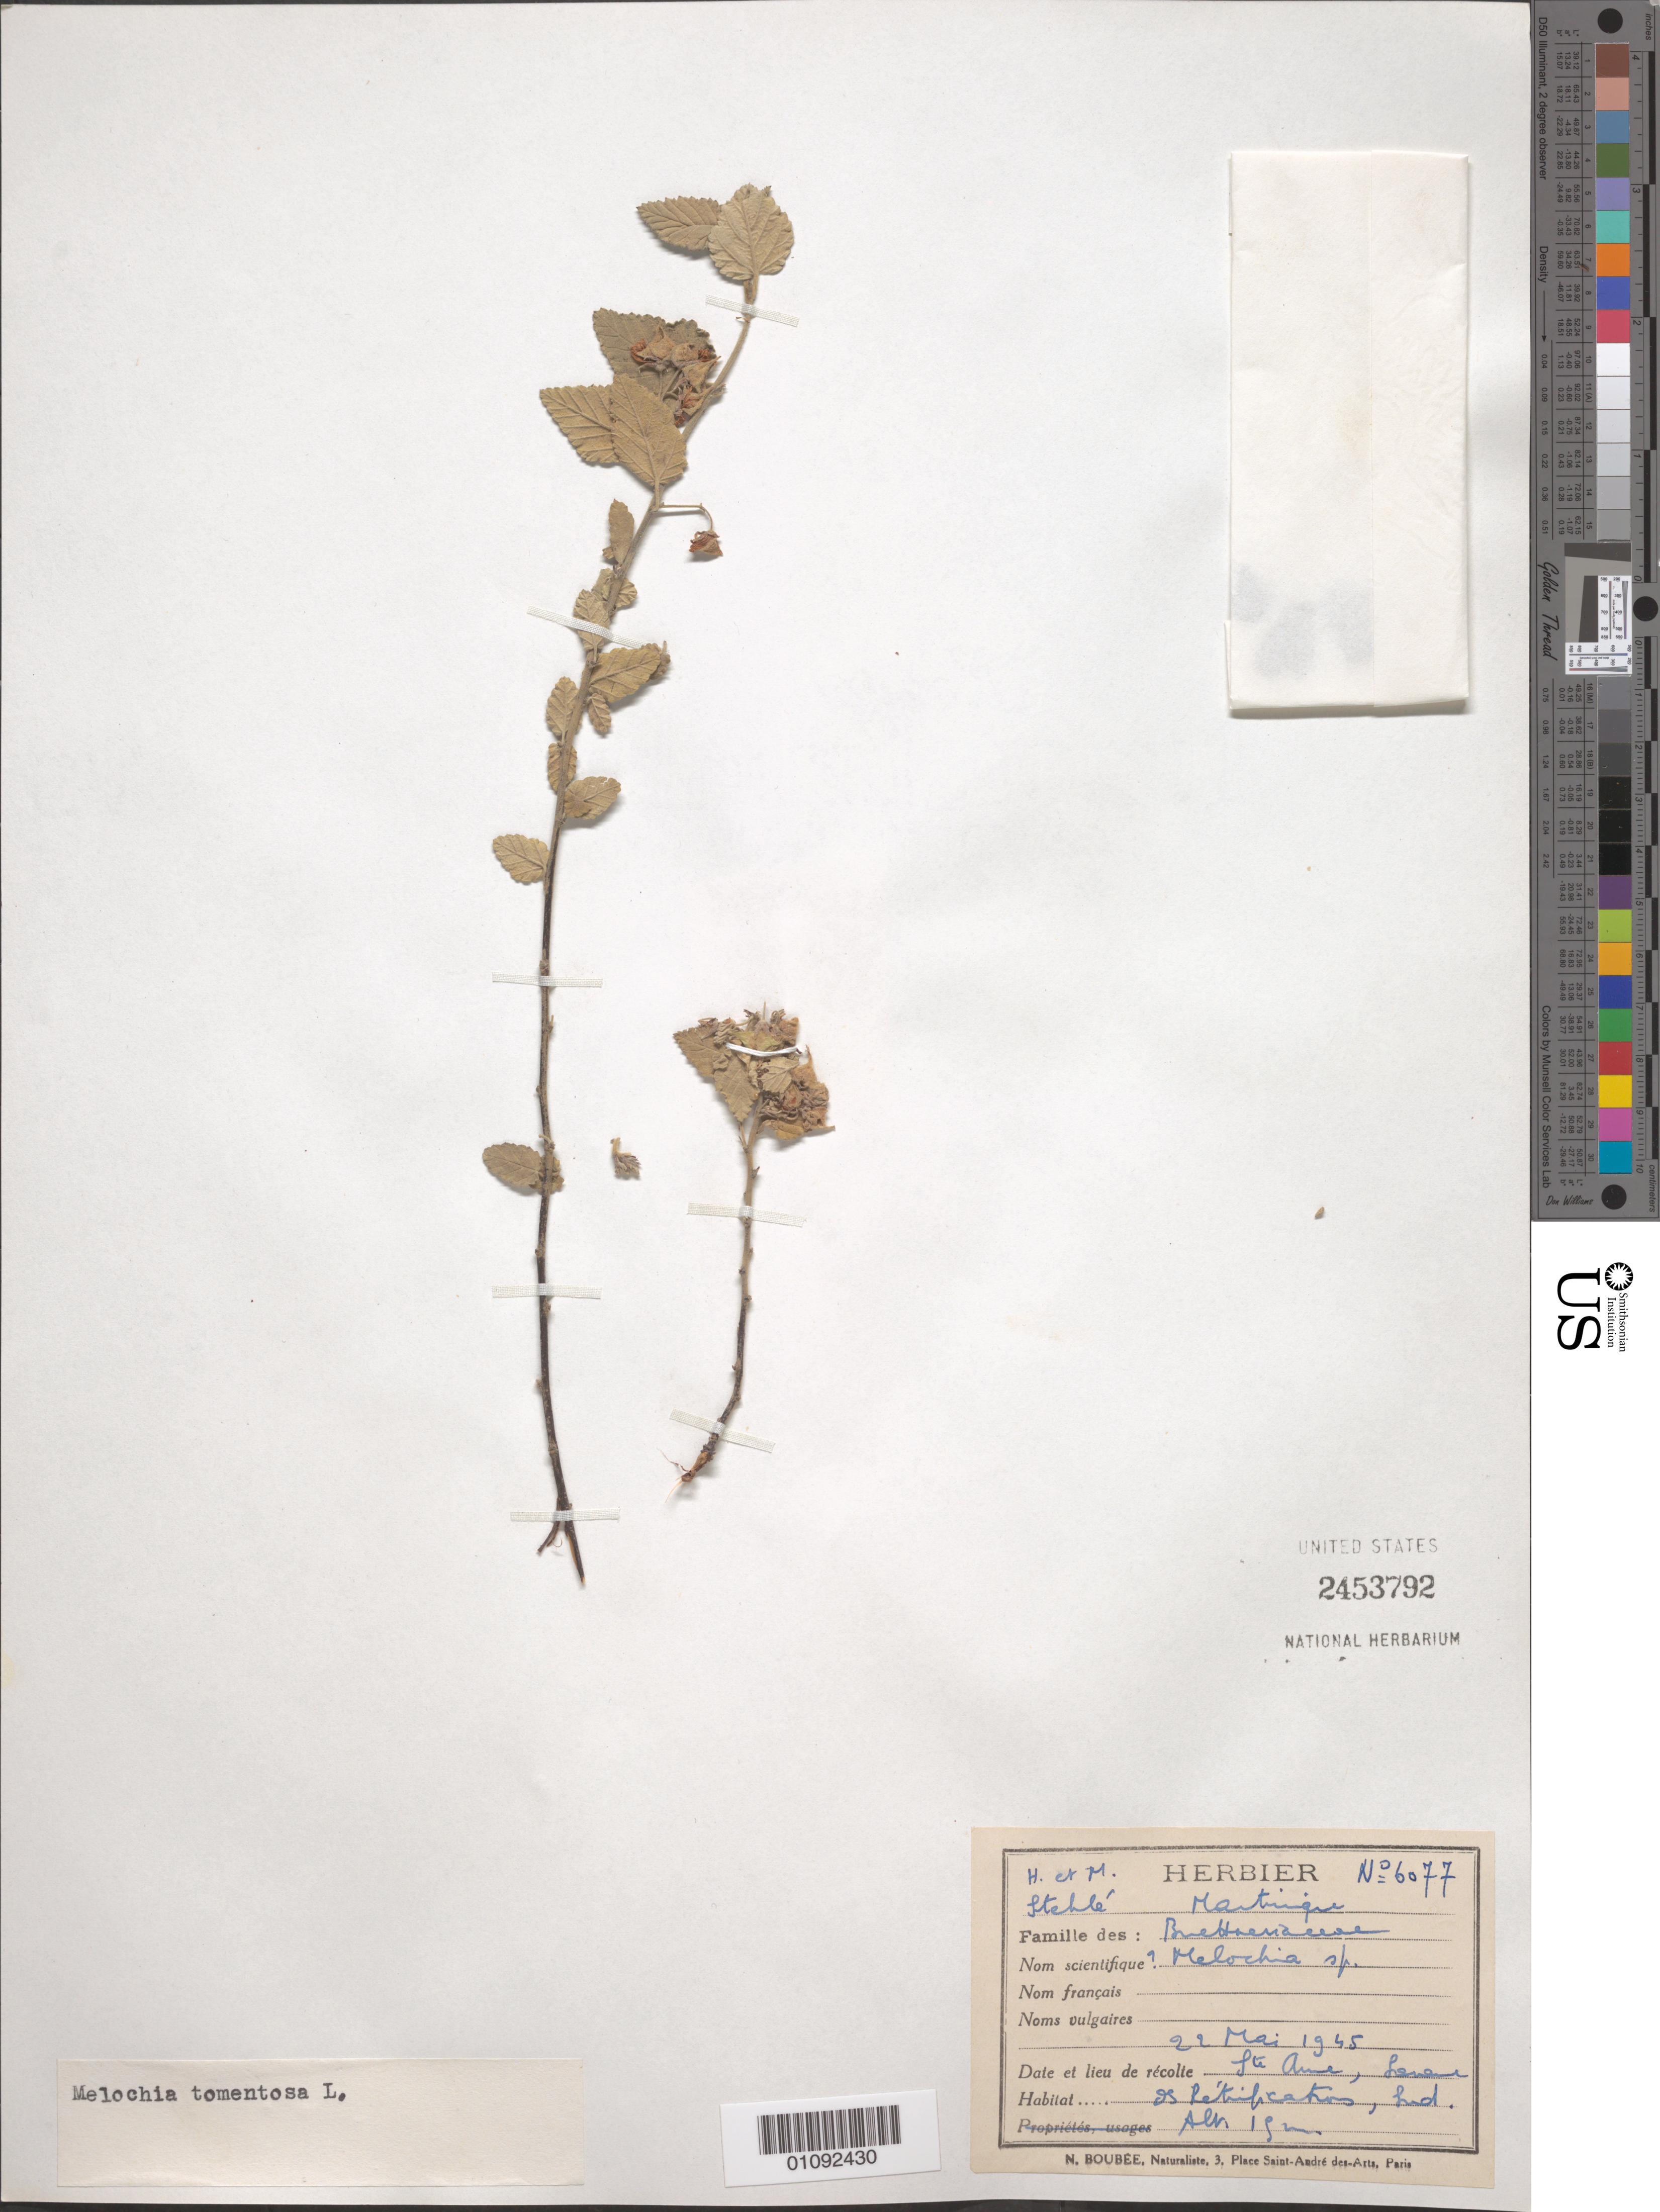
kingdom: Plantae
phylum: Tracheophyta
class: Magnoliopsida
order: Malvales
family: Malvaceae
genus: Melochia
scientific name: Melochia tomentosa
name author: L.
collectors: H. Stehlé & M. Stehlé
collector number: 6077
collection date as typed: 22 May 1945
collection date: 1945-05-22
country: Martinique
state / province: Le Marin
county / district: Sainte-Anne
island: Martinique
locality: (hard to read) Lenene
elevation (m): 15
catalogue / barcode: US 2453792